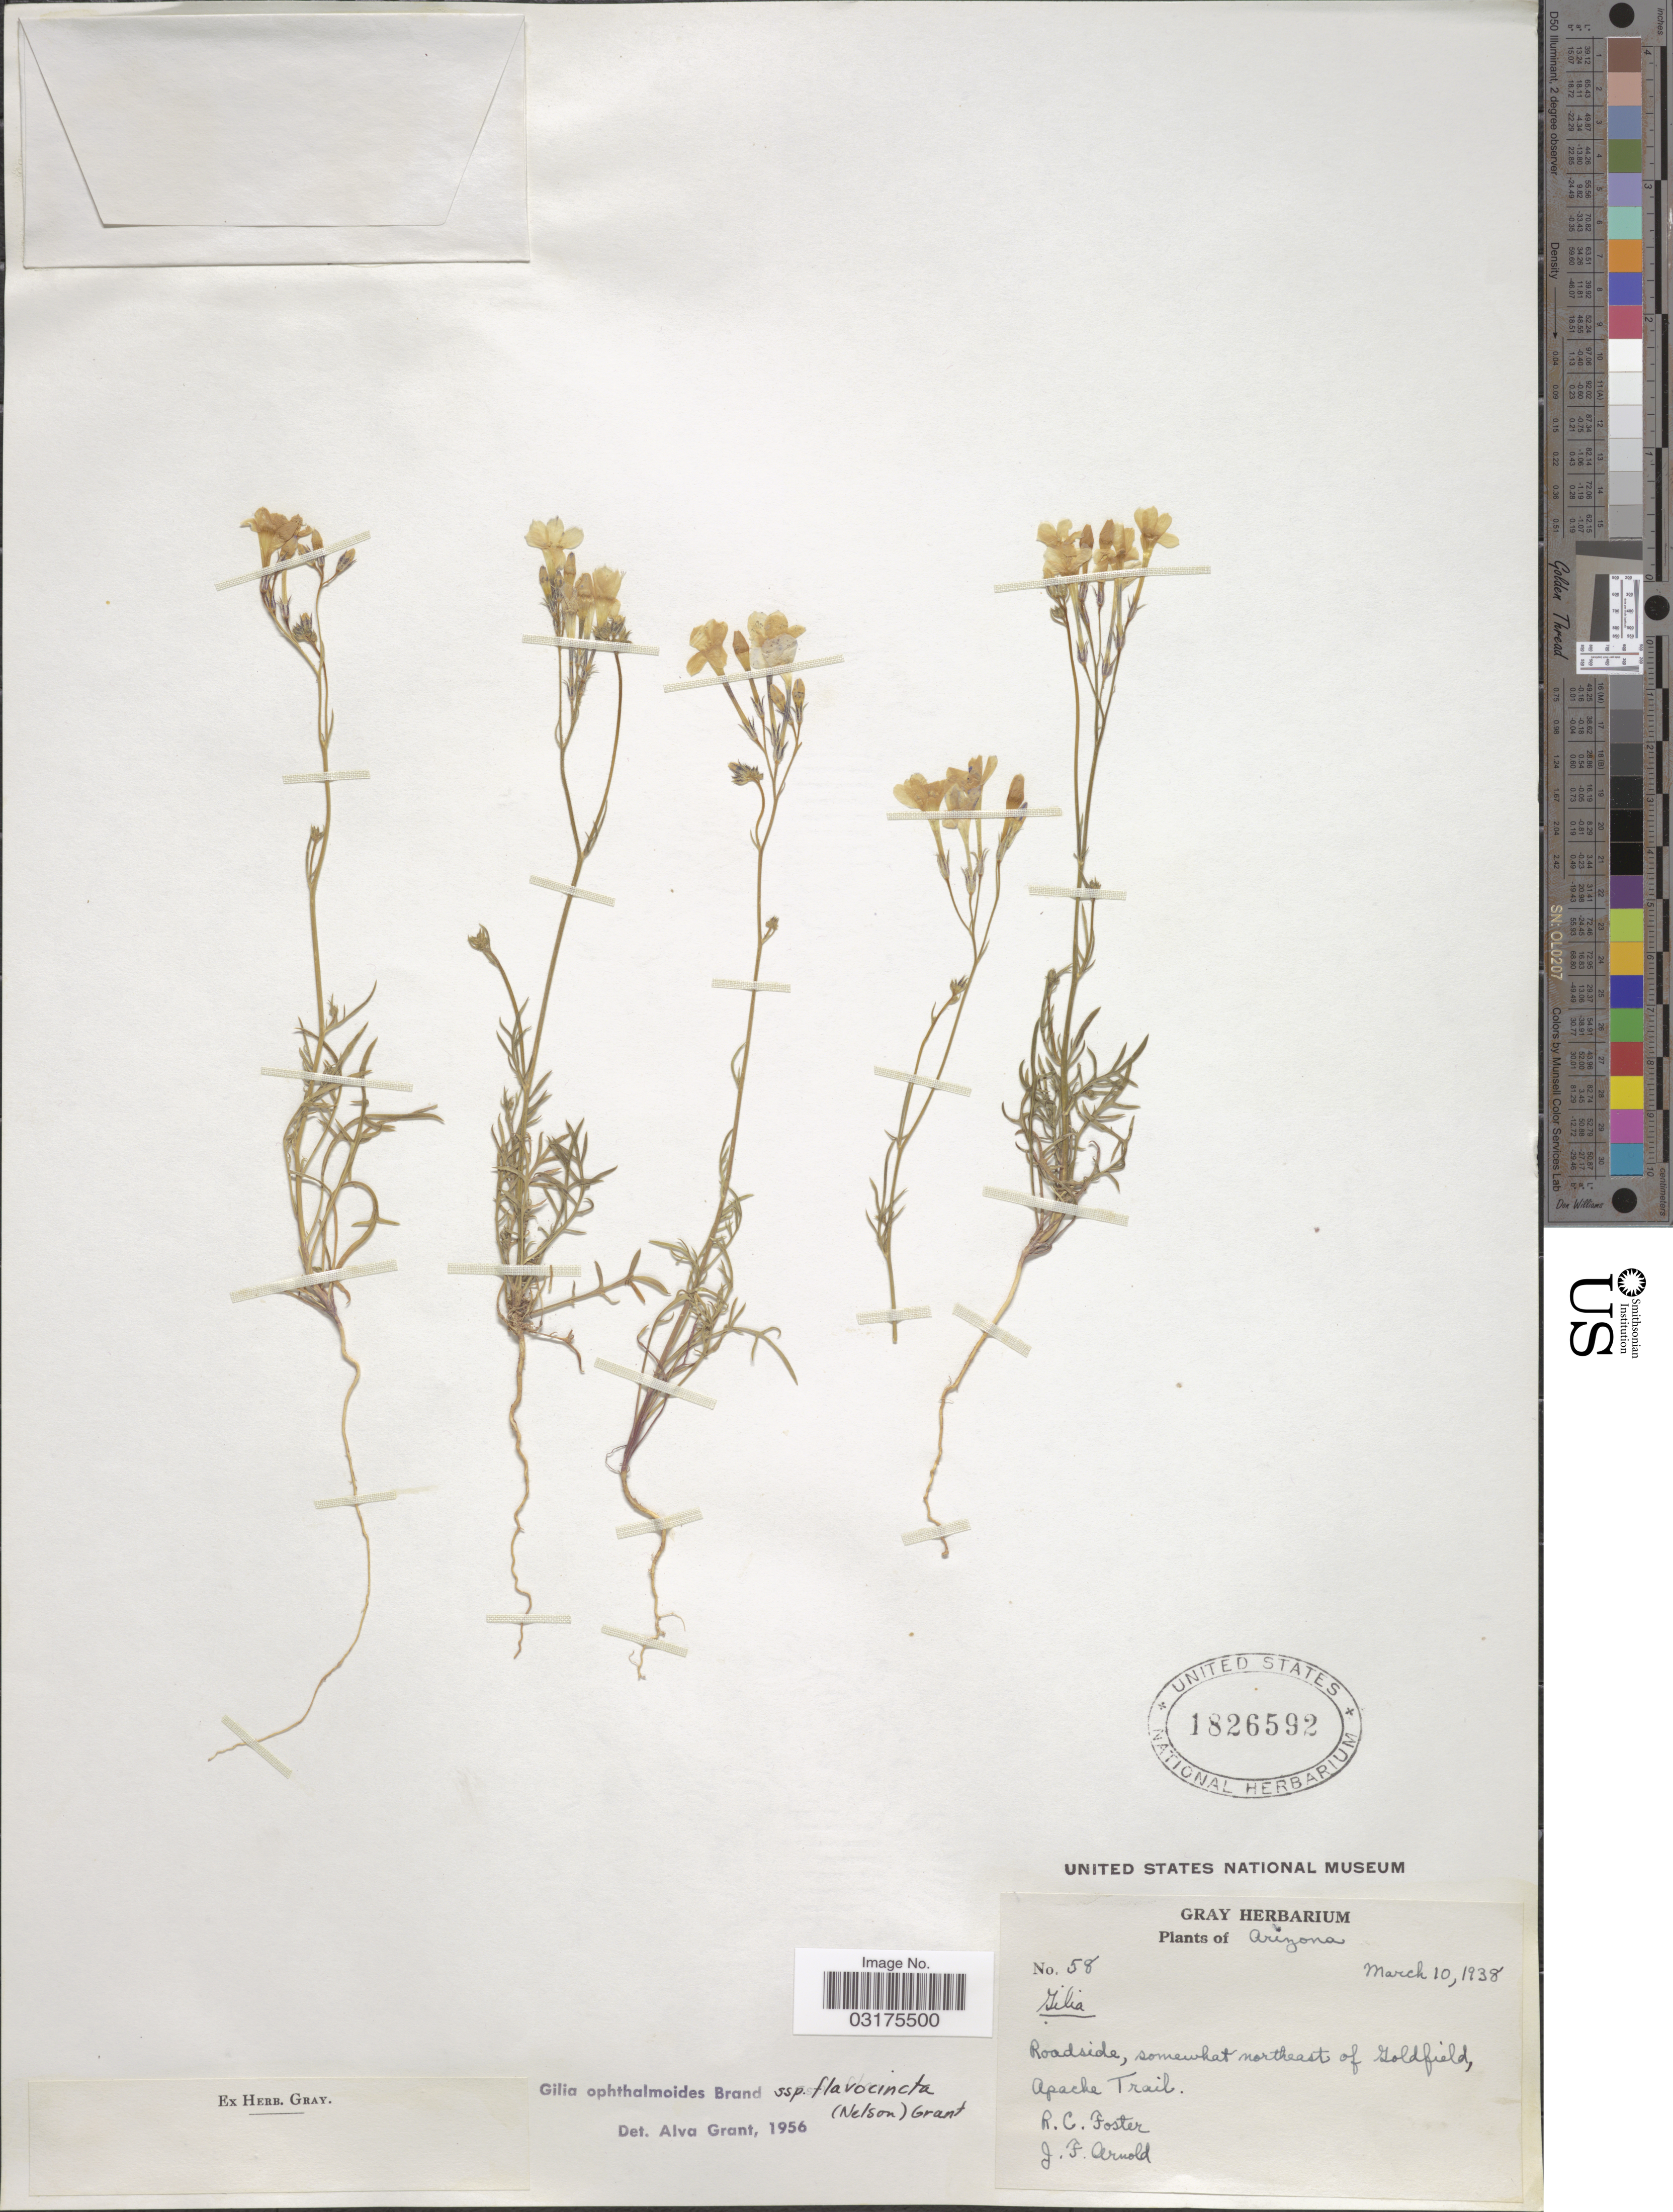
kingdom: Plantae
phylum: Tracheophyta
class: Magnoliopsida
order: Ericales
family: Polemoniaceae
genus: Gilia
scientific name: Gilia flavocincta subsp. flavocincta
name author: A. Nelson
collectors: R. C. Foster & J. F. Arnold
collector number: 58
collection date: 1938-03-10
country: United States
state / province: Arizona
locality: Roadside, somewhat northeast of Goldfield, Apache Trail.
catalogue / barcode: US 1826592